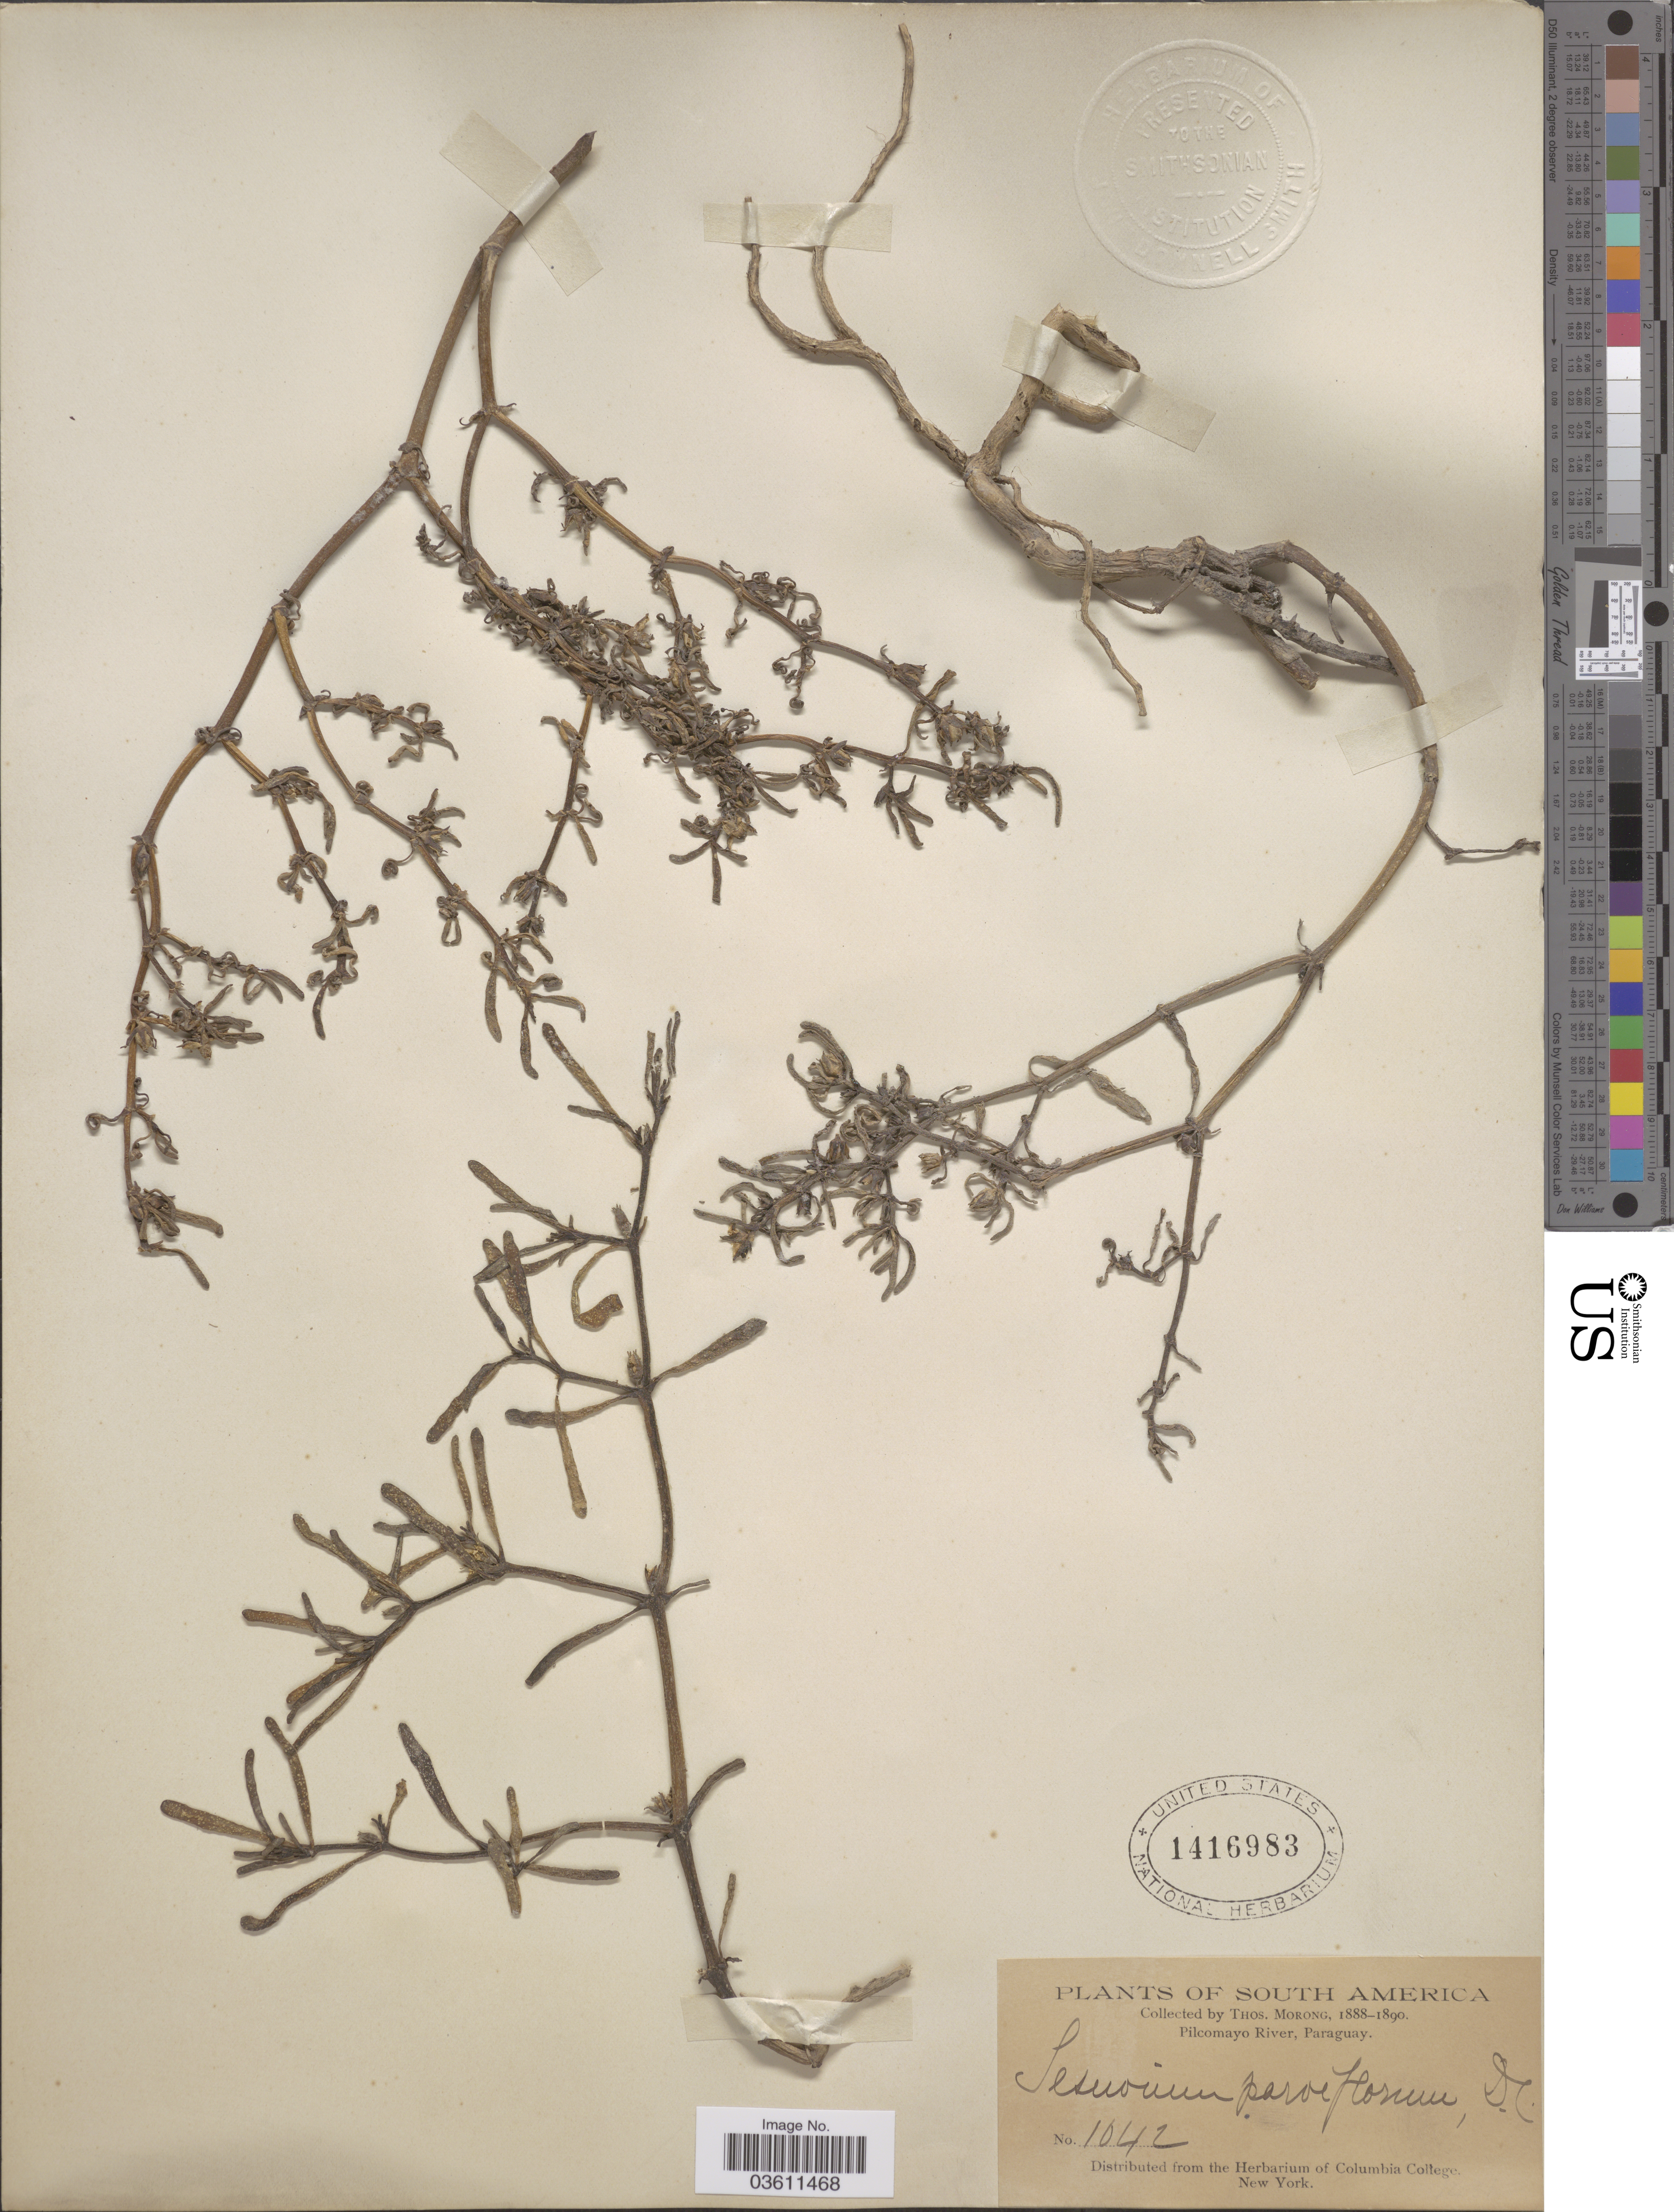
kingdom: Plantae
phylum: Tracheophyta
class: Magnoliopsida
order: Caryophyllales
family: Aizoaceae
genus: Sesuvium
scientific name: Sesuvium parviflorum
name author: DC.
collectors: ex herb. T. Morong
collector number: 1042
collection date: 1888/1890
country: Paraguay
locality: Pilcomayo River.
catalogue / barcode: US 1416983